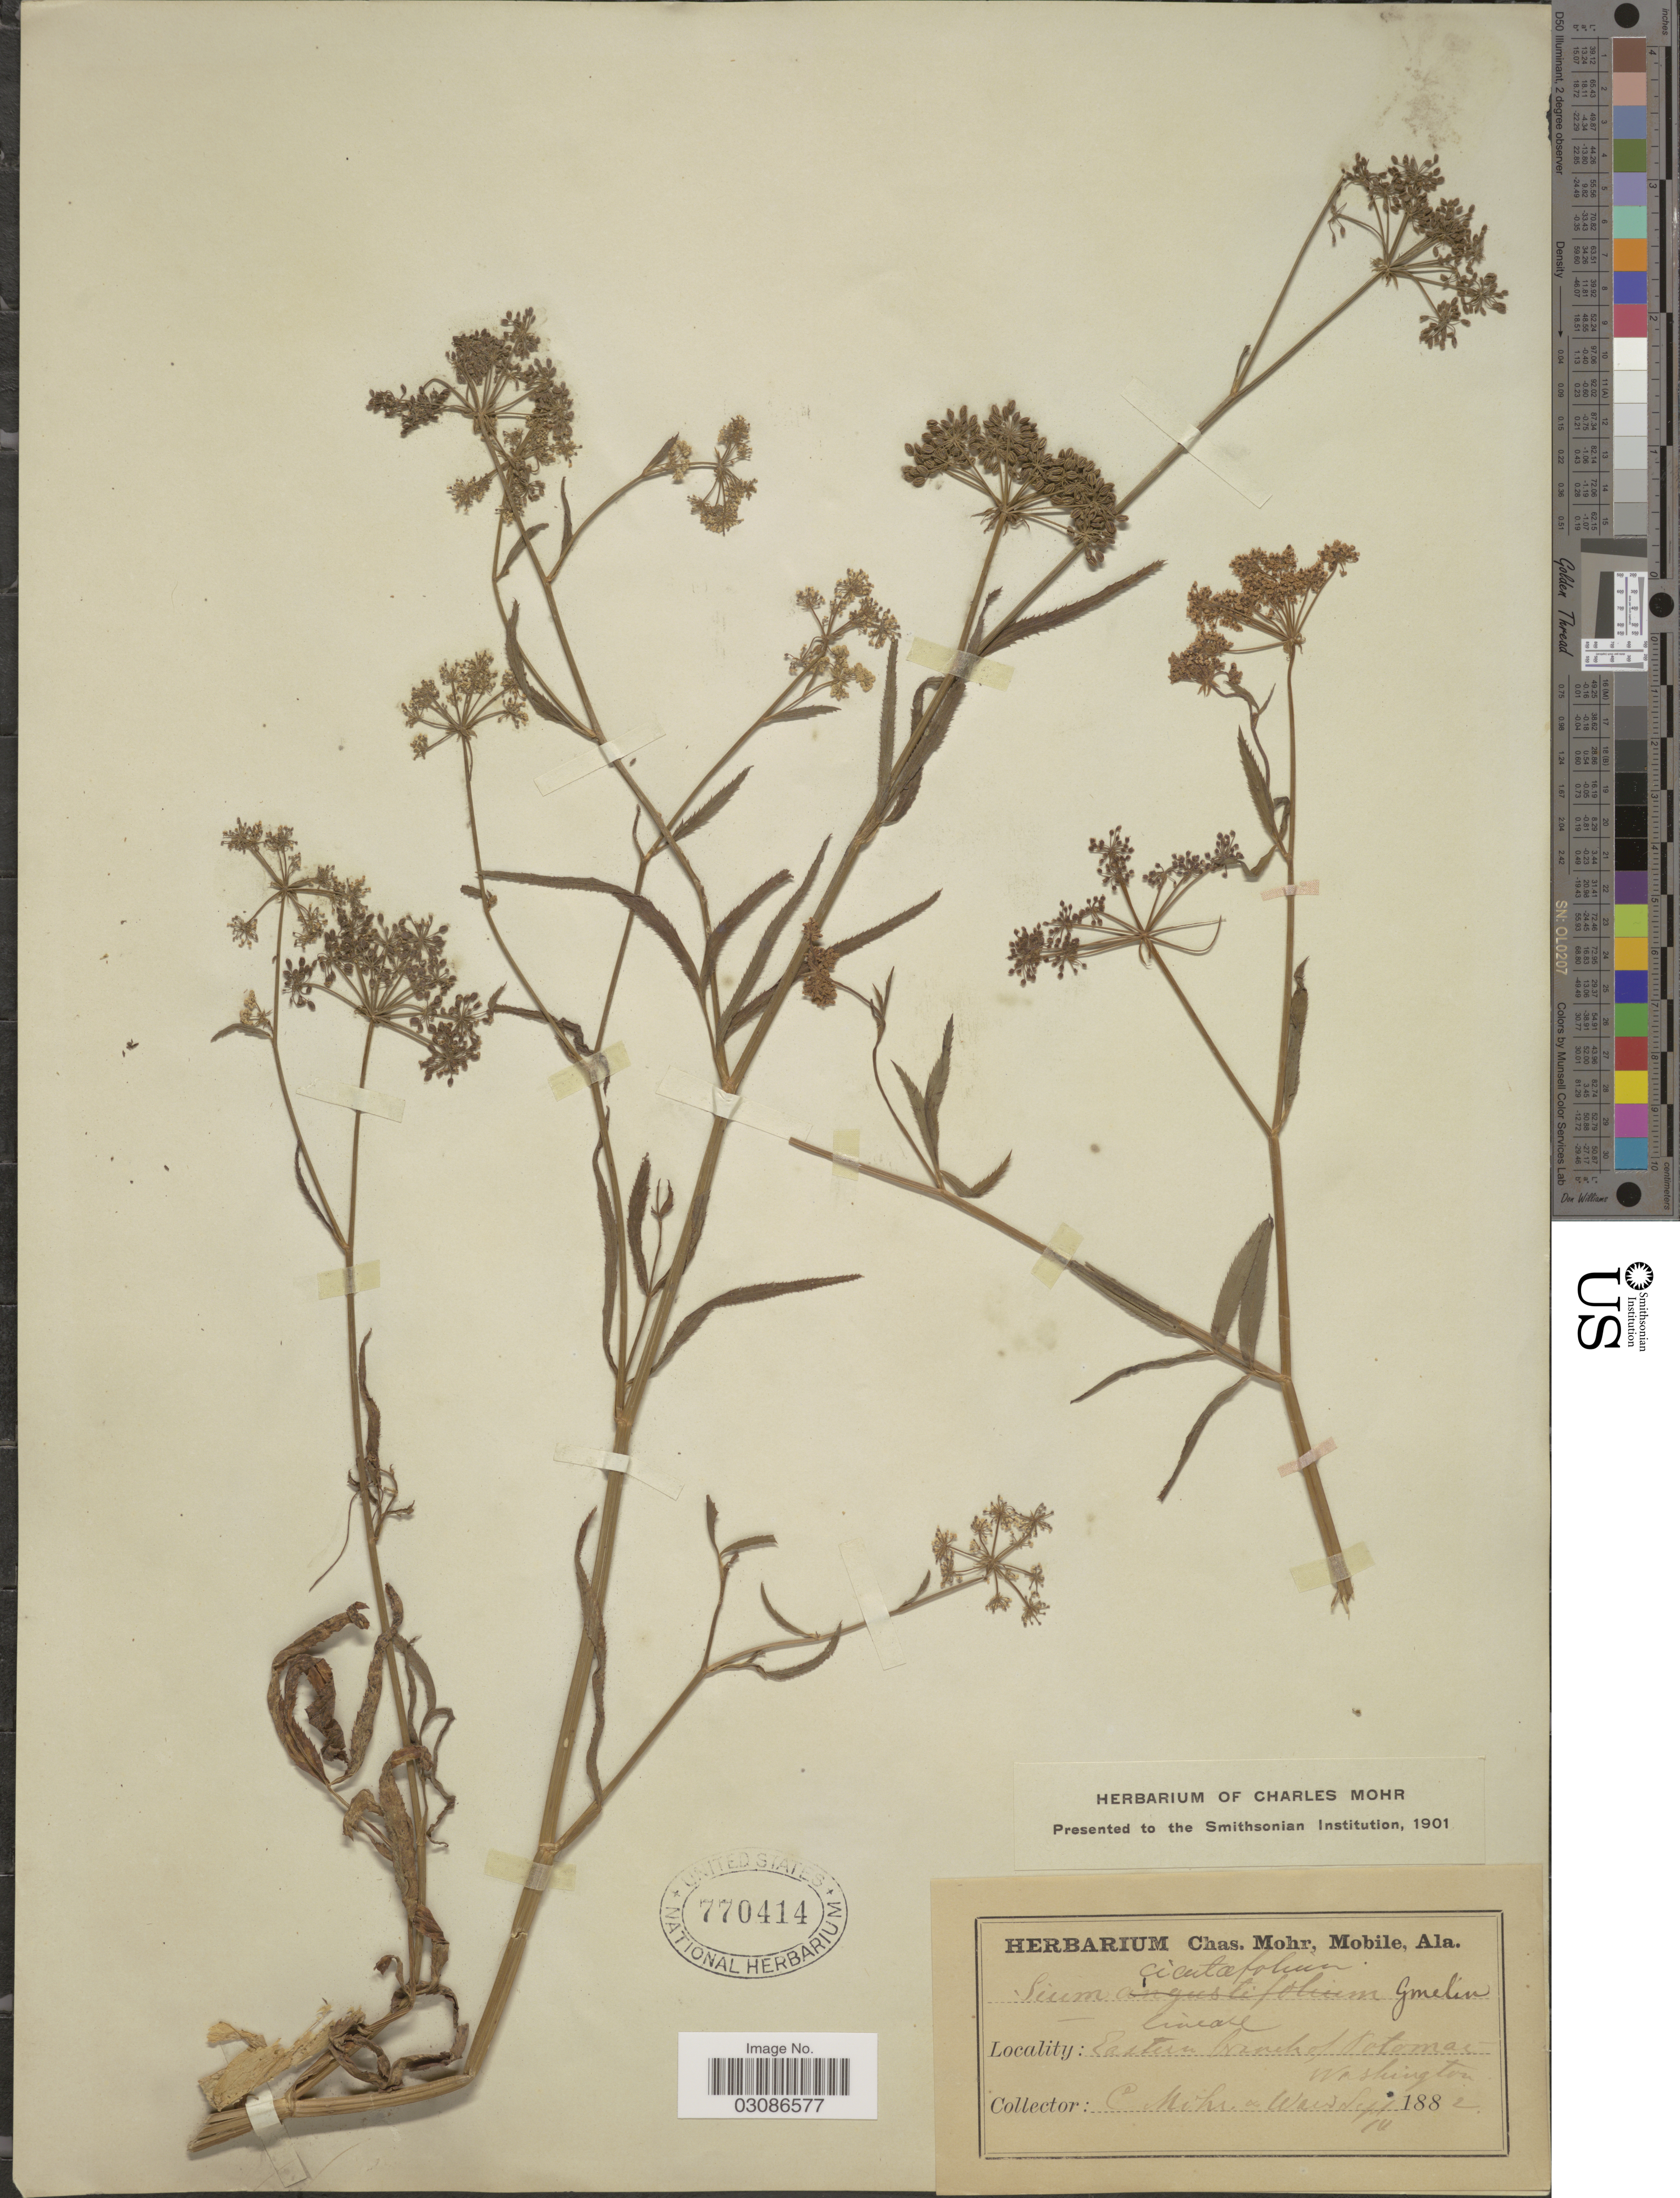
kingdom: Plantae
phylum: Tracheophyta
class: Magnoliopsida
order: Apiales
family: Apiaceae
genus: Sium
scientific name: Sium suave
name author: Walter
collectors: Mohr, C. T. (herbarium)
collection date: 1882-09-14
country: United States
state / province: District of Columbia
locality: Eastern branch of Potomac.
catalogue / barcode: US 770414